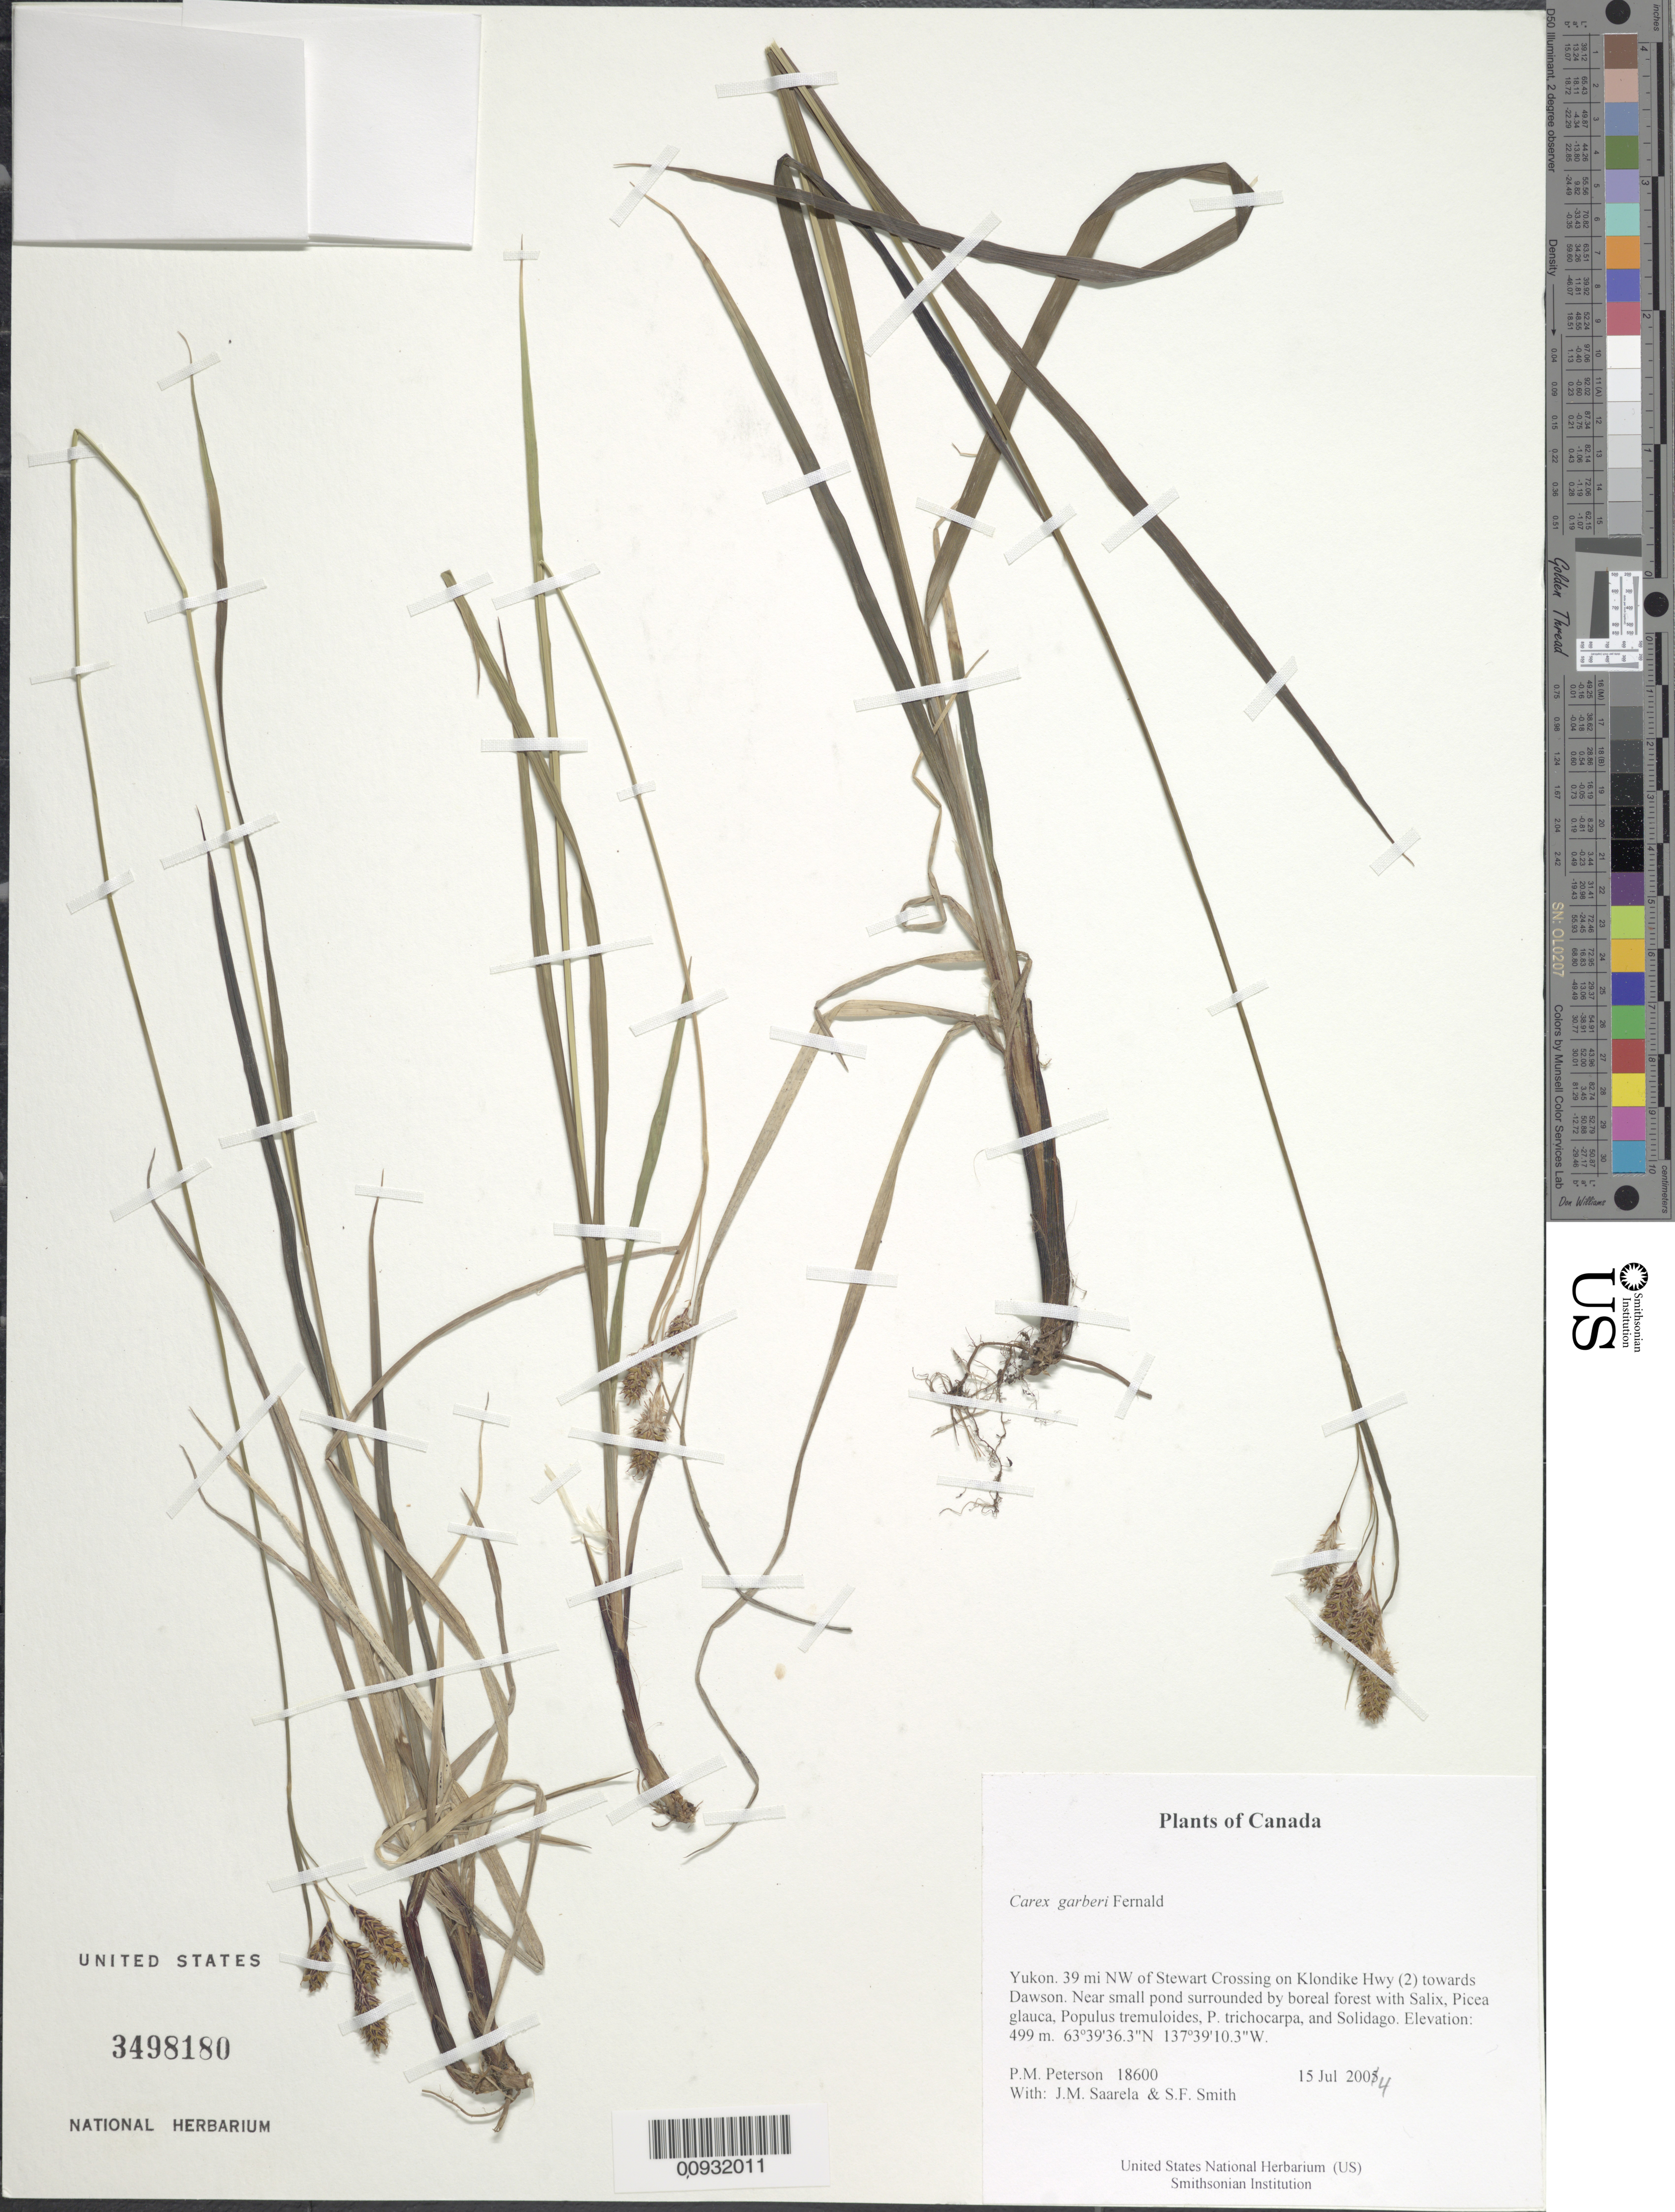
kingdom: Plantae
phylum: Tracheophyta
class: Liliopsida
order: Poales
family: Cyperaceae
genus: Carex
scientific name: Carex garberi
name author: Fernald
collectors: P. M. Peterson, J. Saarela & S.F. Smith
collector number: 18600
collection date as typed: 15 Jul 2004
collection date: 2004-07-15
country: Canada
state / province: Yukon Territory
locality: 39 mi NW of Stewart Crossing on Klondike Hwy (2) towards Dawson. Near small pond surrounded by boreal forest with Salix, Picea glauca, Populus tremuloides, P. trichocarpa, and Solidago.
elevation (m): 499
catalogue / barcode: US 3498180